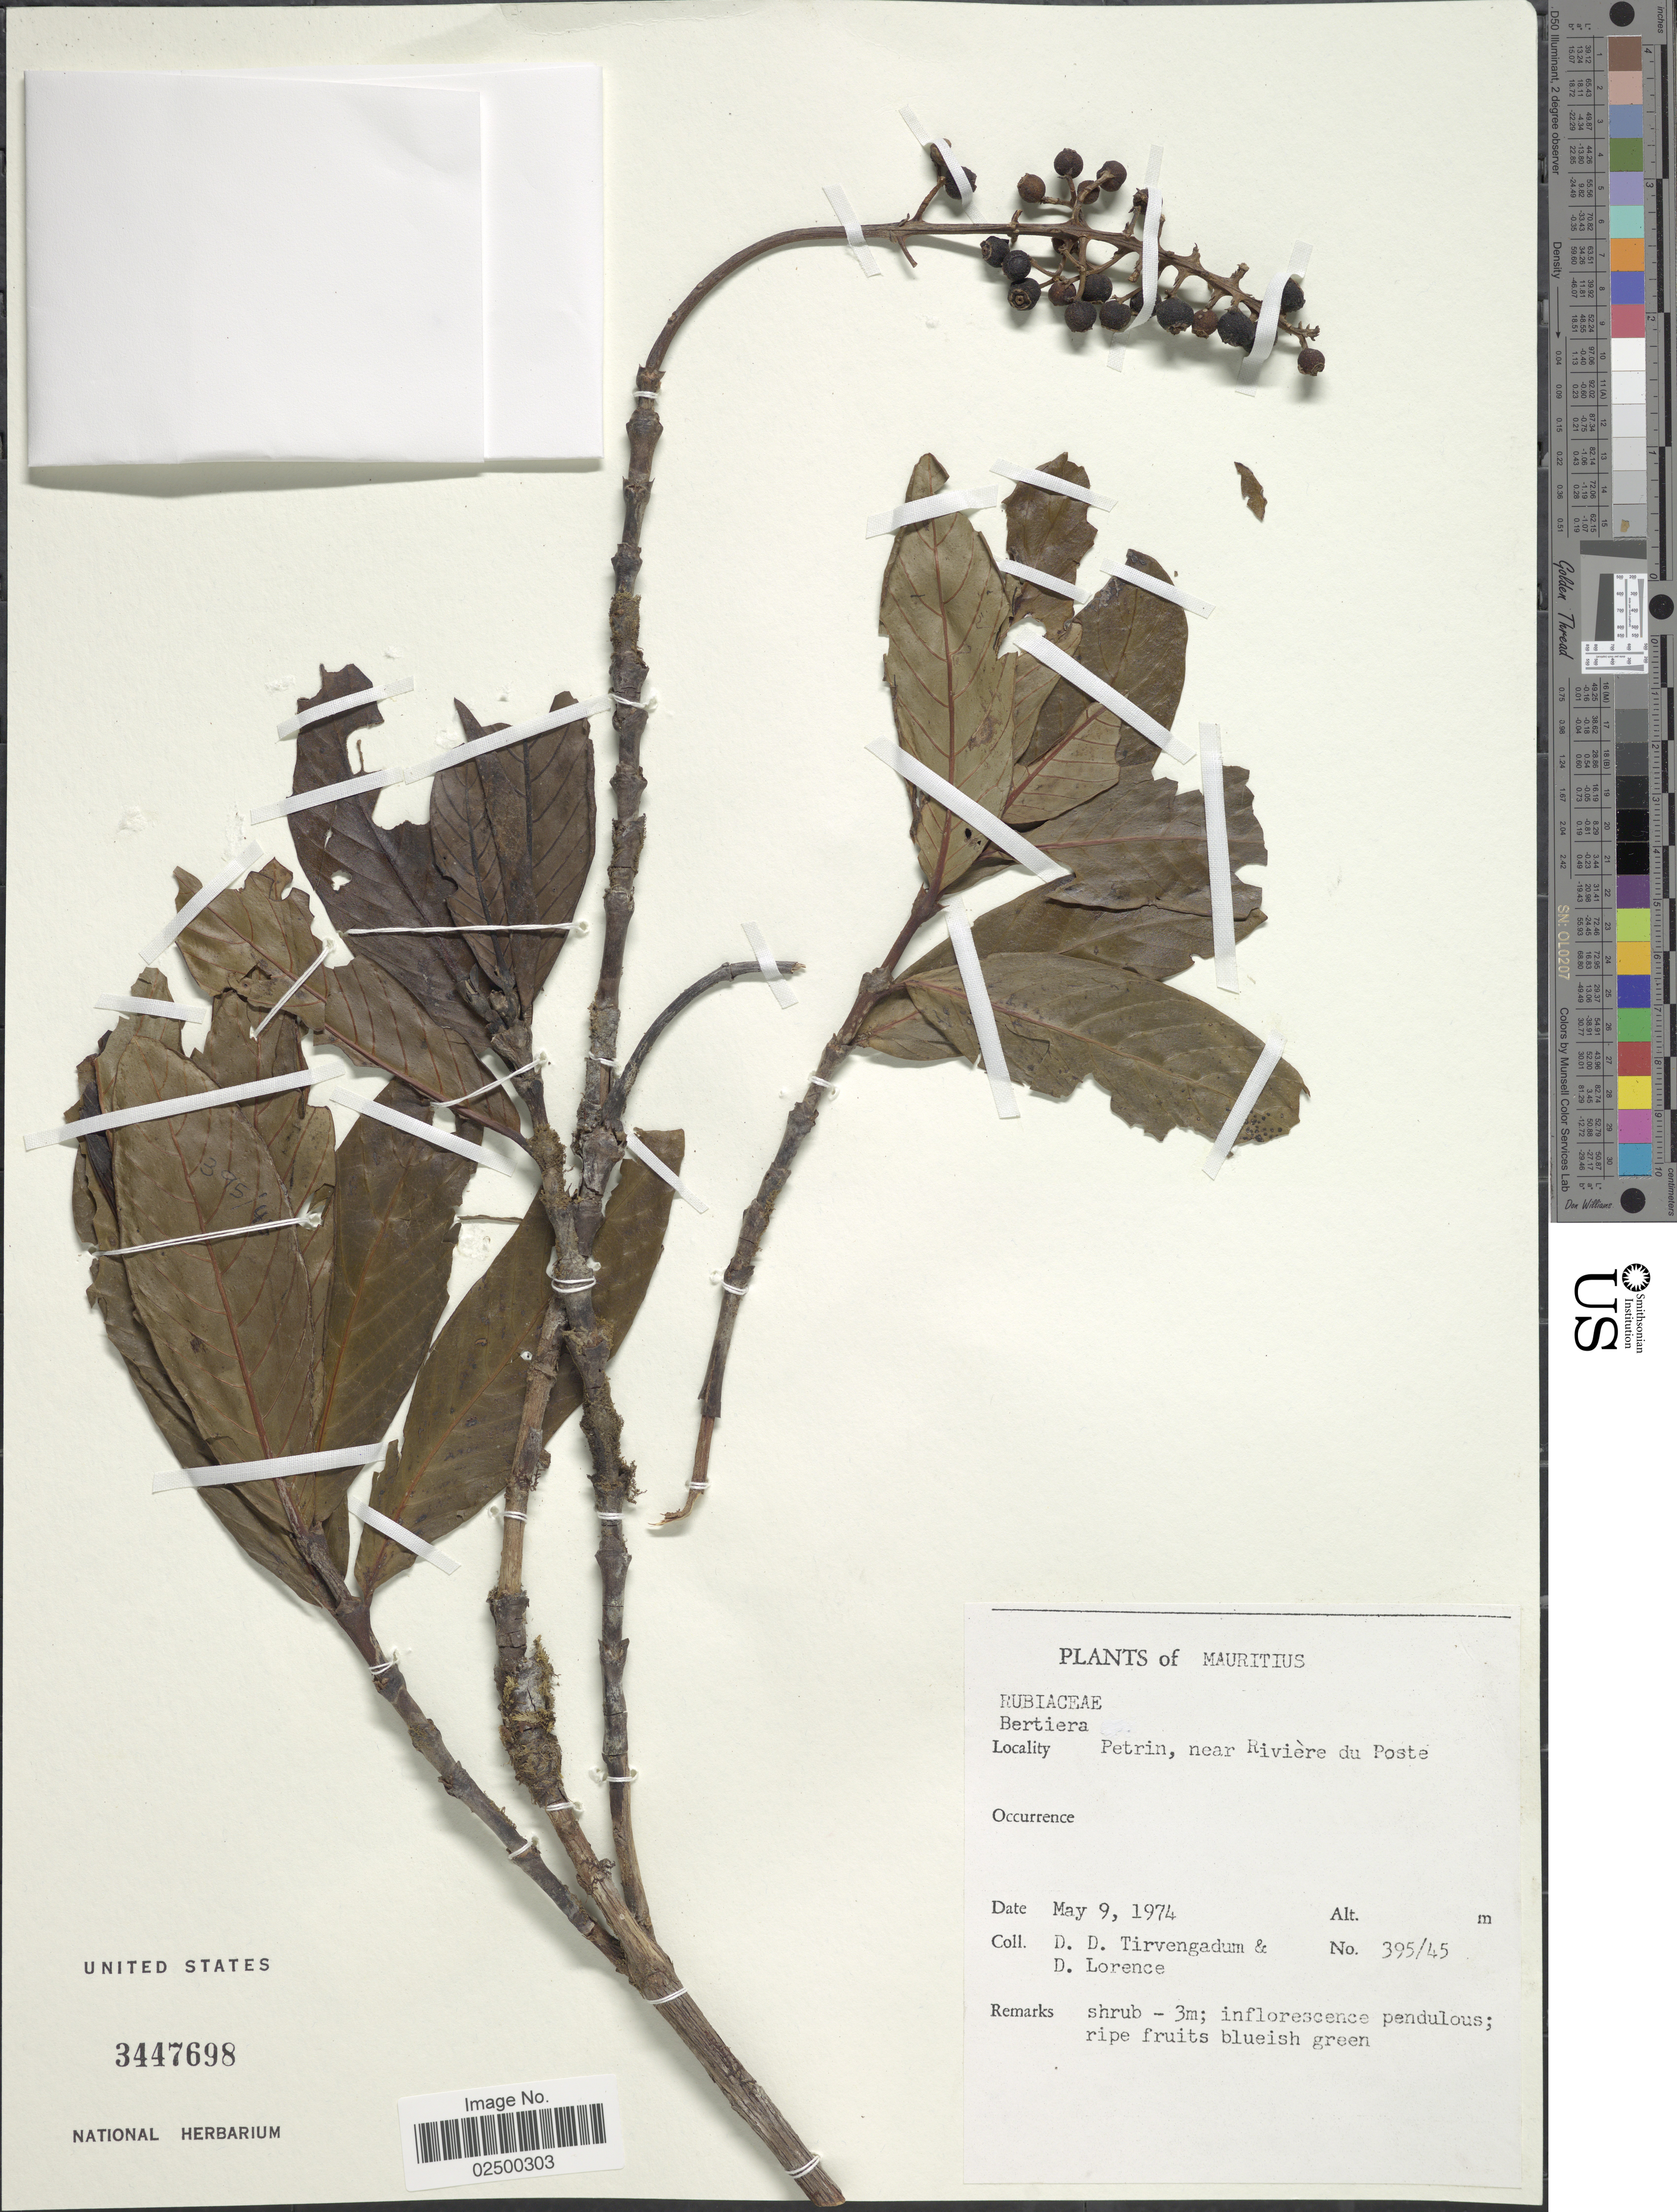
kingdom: Plantae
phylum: Tracheophyta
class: Magnoliopsida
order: Gentianales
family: Rubiaceae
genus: Bertiera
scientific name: Bertiera sp.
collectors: D. Tirvengadum & D. Lorence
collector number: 395/45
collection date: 1974-05-09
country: Mauritius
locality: Petrin, near Riviere du Poste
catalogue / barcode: US 3447698